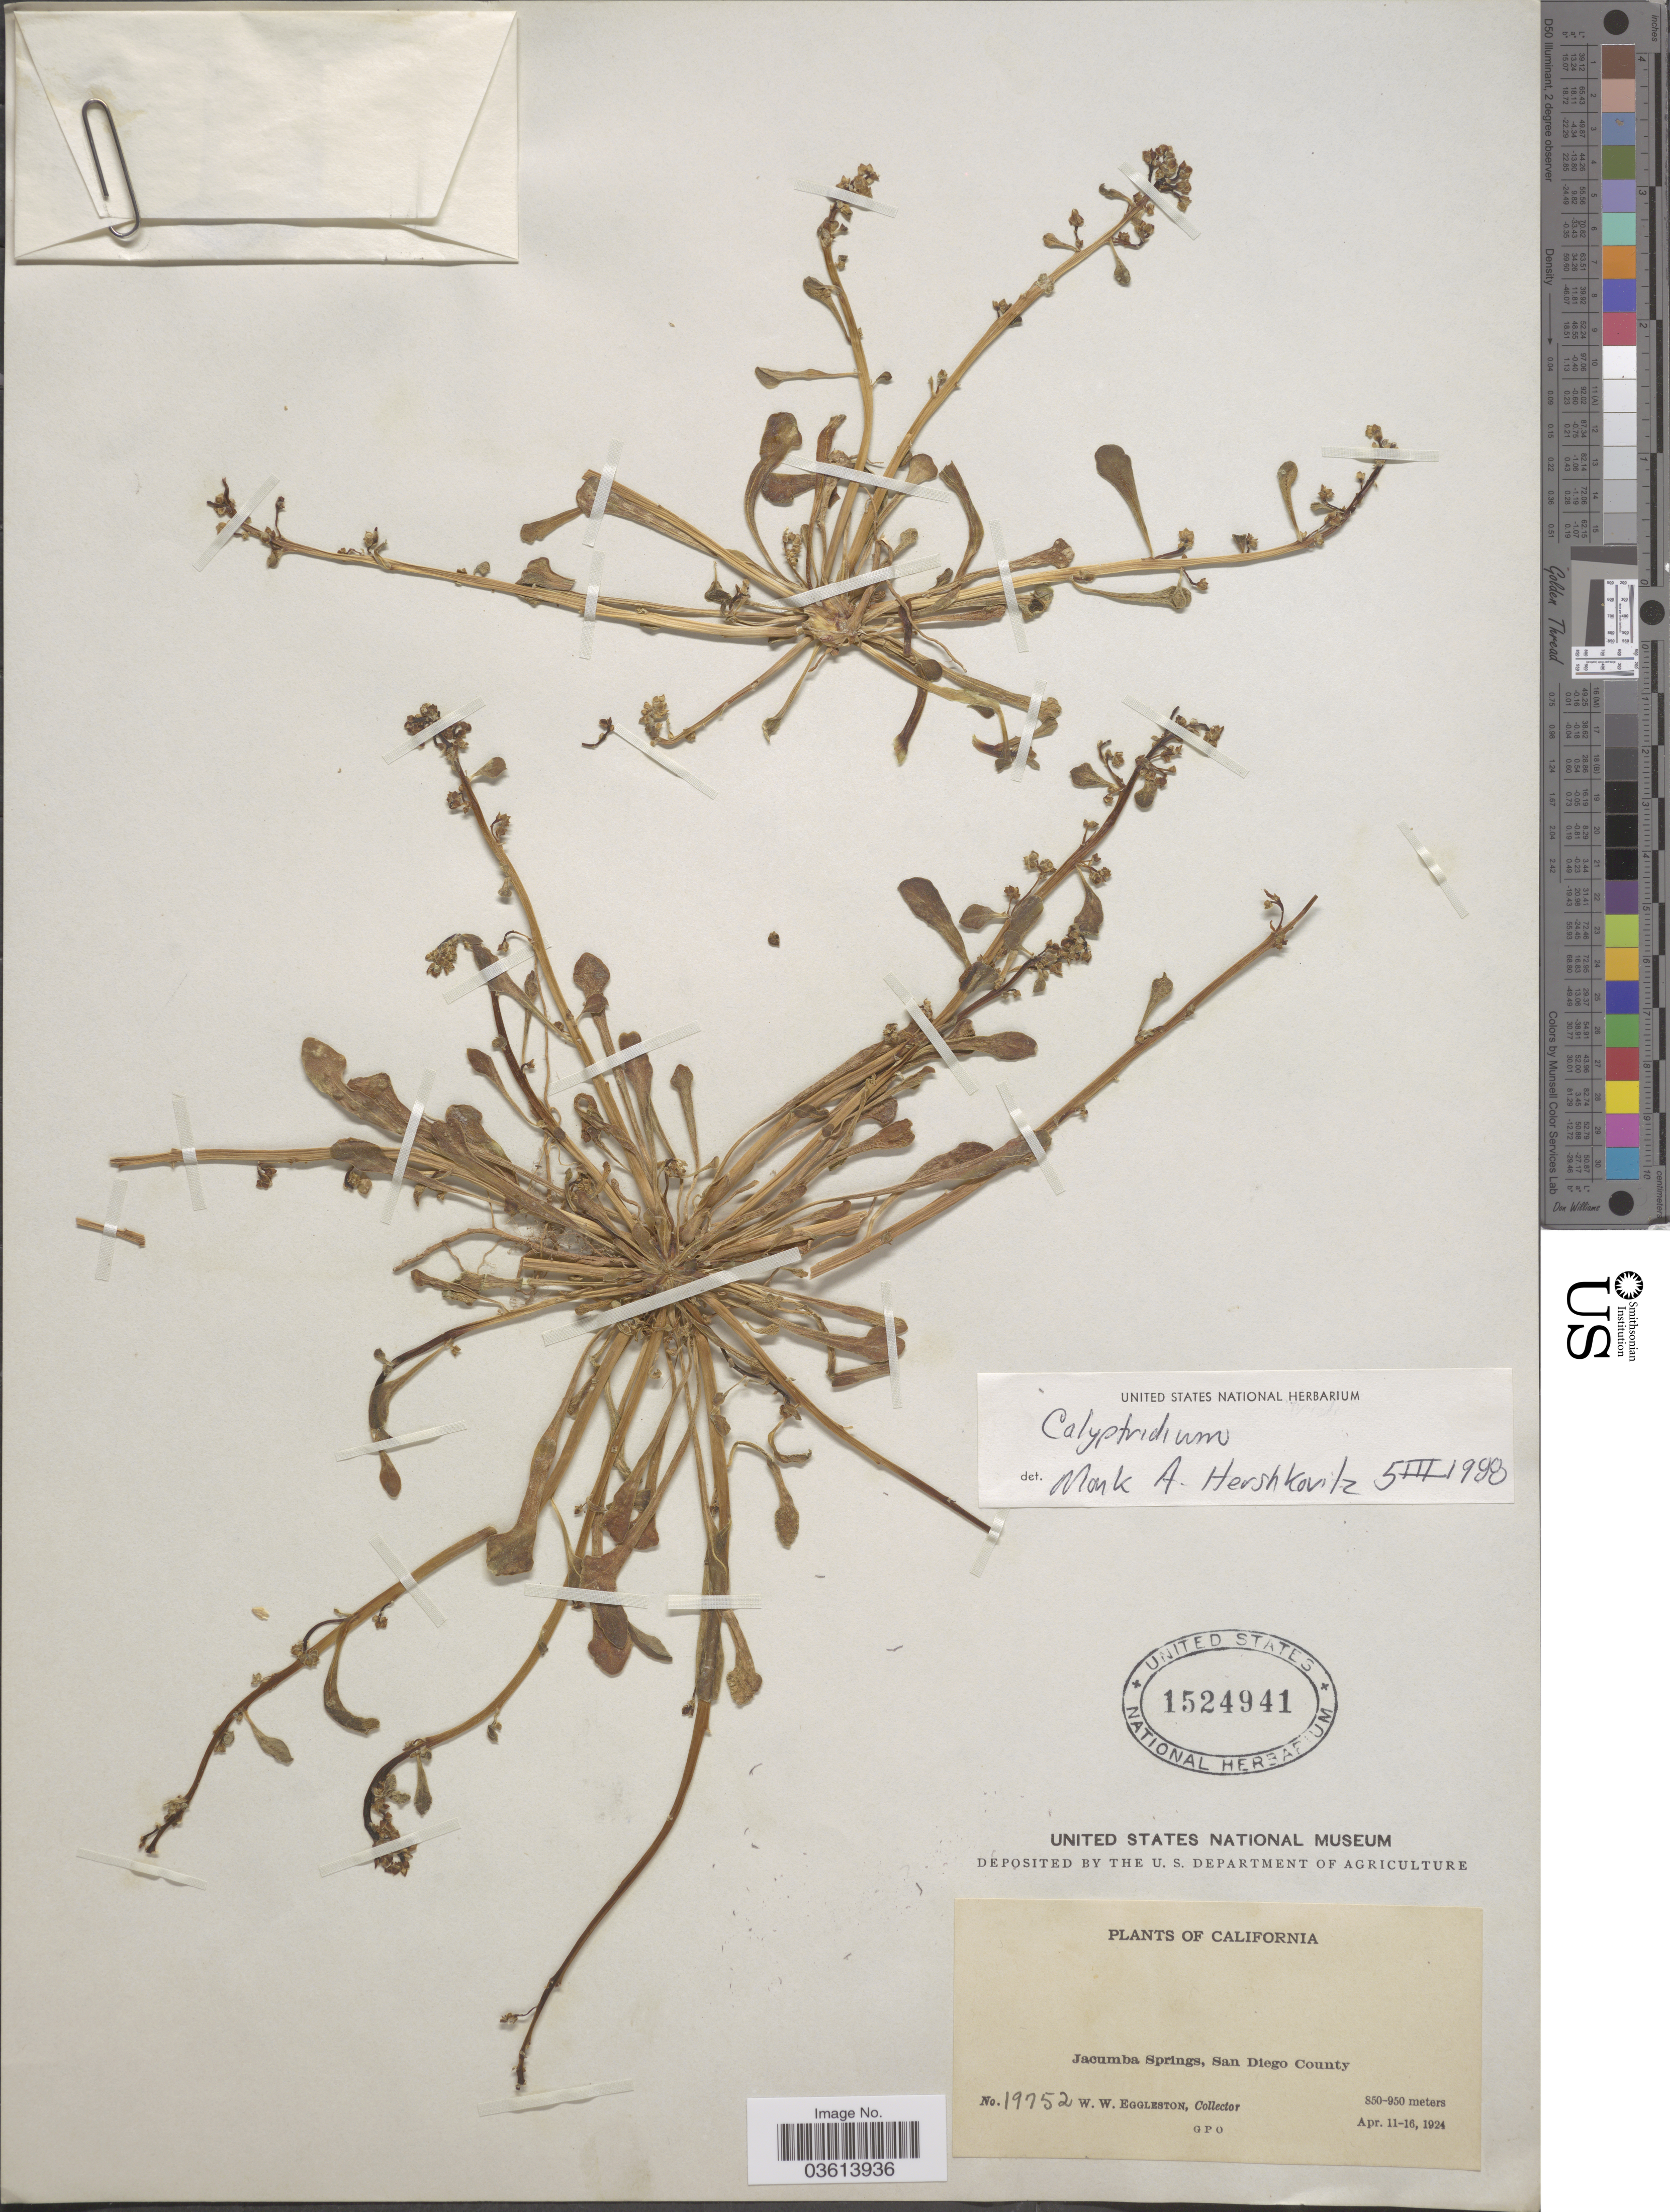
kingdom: Plantae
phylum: Tracheophyta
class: Magnoliopsida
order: Caryophyllales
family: Montiaceae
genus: Calyptridium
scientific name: Calyptridium sp.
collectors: W. W. Eggleston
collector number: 19752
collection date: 1924-04-11/1924-04-16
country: United States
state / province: California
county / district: San Diego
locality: Jacumba Springs, San Diego County.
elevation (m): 850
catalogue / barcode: US 1524941